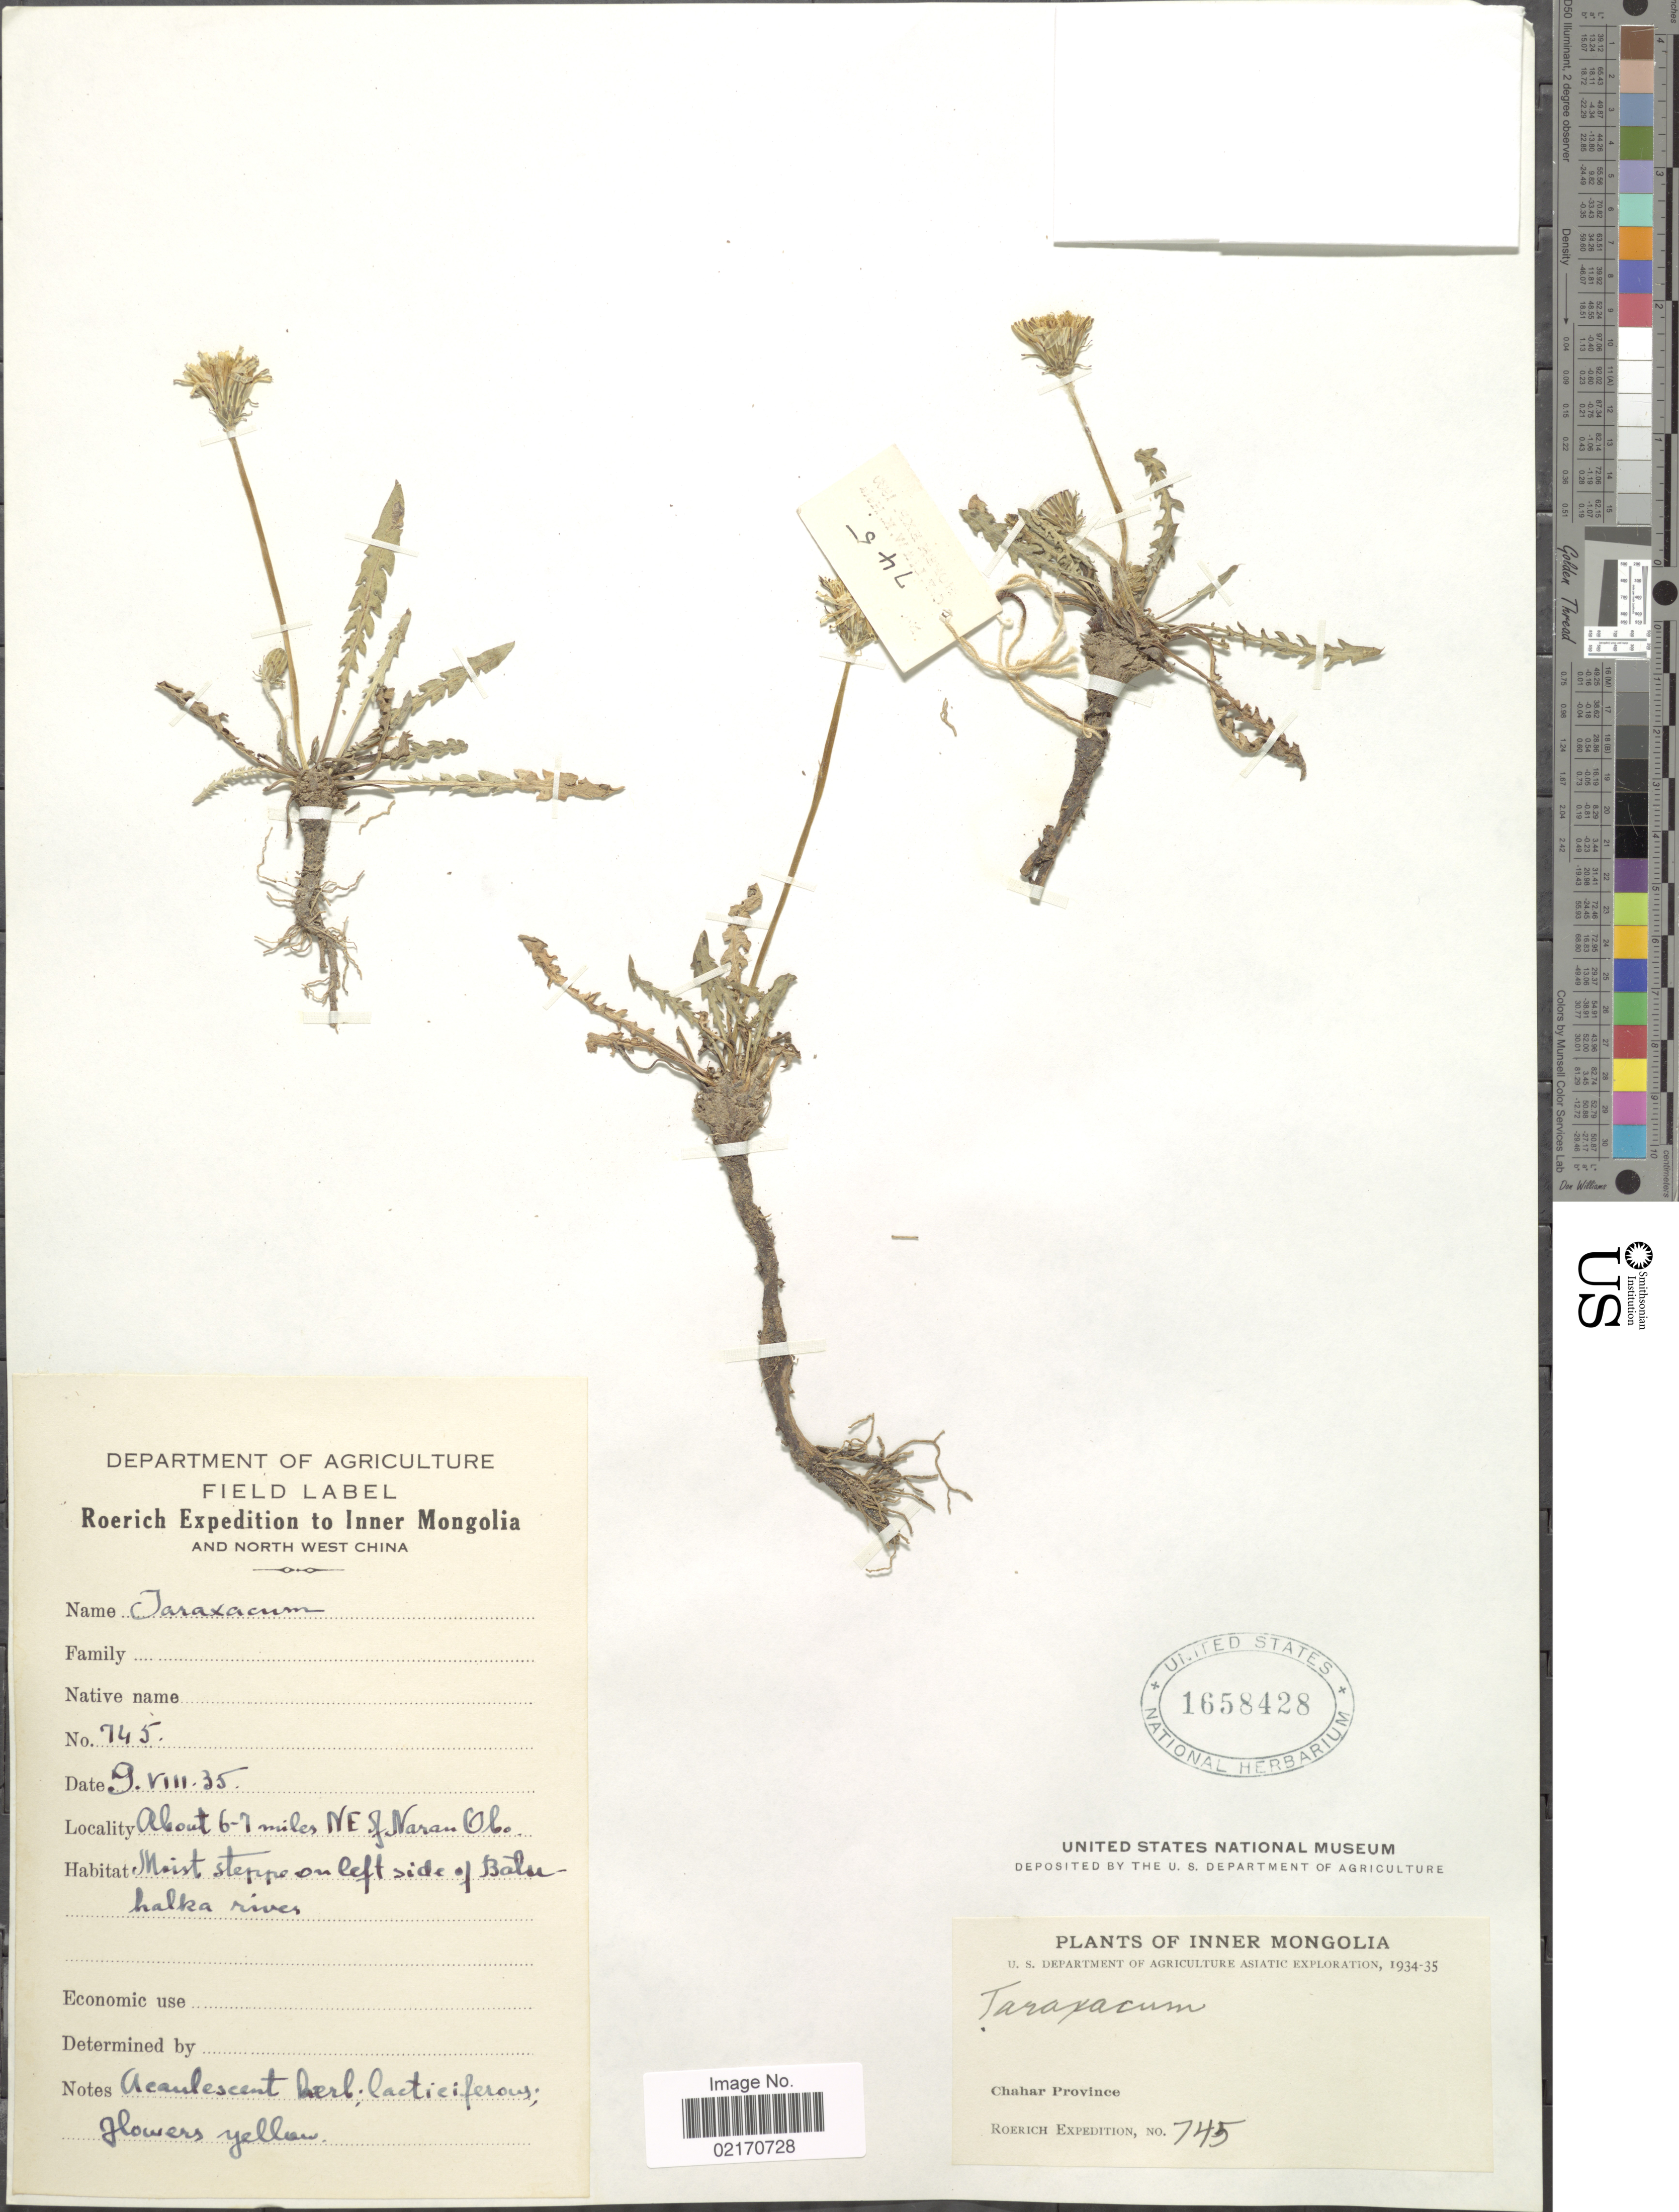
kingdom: Plantae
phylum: Tracheophyta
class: Magnoliopsida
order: Asterales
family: Asteraceae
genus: Taraxacum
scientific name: Taraxacum sp.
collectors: Roerich Expedition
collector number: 745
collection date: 1935-08-09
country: China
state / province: Nei Monggol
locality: Inner Mongolia, Chahar Province, about 6-7 miles NE of Naran Obo, moist steppe on left side of Batuhalka river.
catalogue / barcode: US 1658428